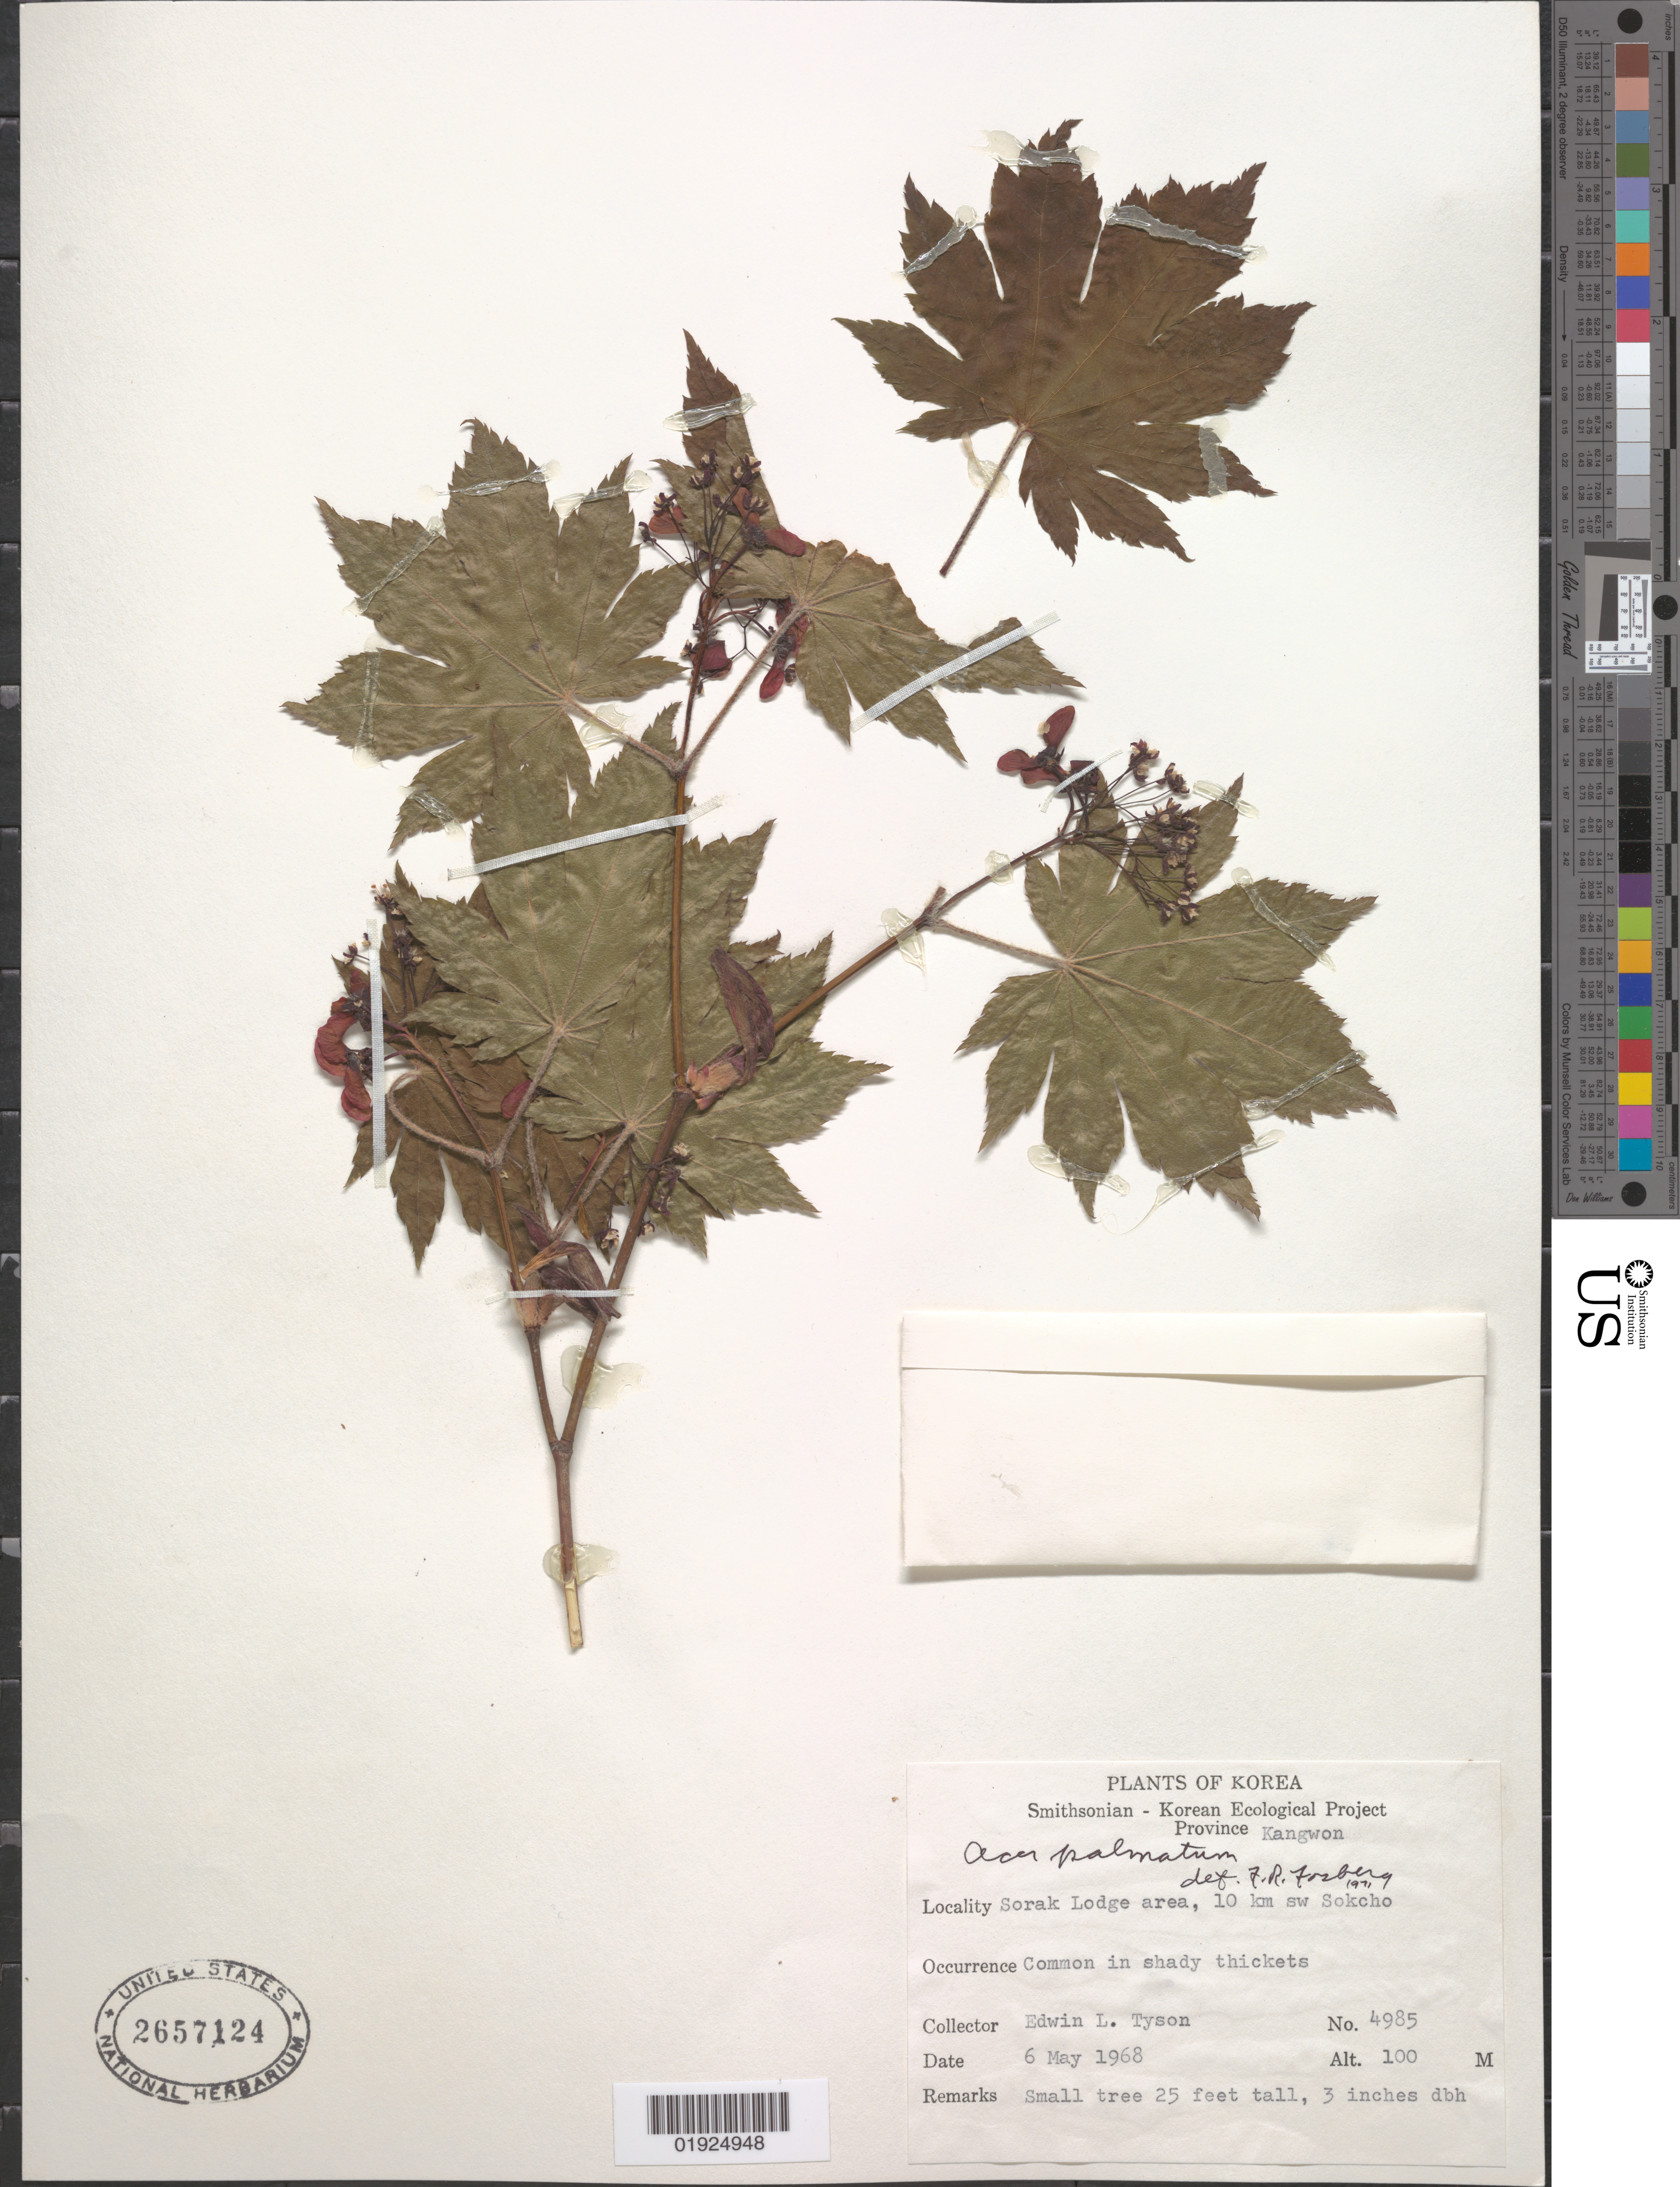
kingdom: Plantae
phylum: Tracheophyta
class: Magnoliopsida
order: Sapindales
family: Sapindaceae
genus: Acer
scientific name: Acer palmatum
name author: Thunb.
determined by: Fosberg, F. R.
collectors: E. L. Tyson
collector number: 4985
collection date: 1968-05-06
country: South Korea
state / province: Gangwon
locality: Kangwon [Gangwon-do], Sorak Lodge area, 10 km SW Sokcho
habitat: Common in shady thickets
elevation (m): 100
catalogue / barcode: US 2657124